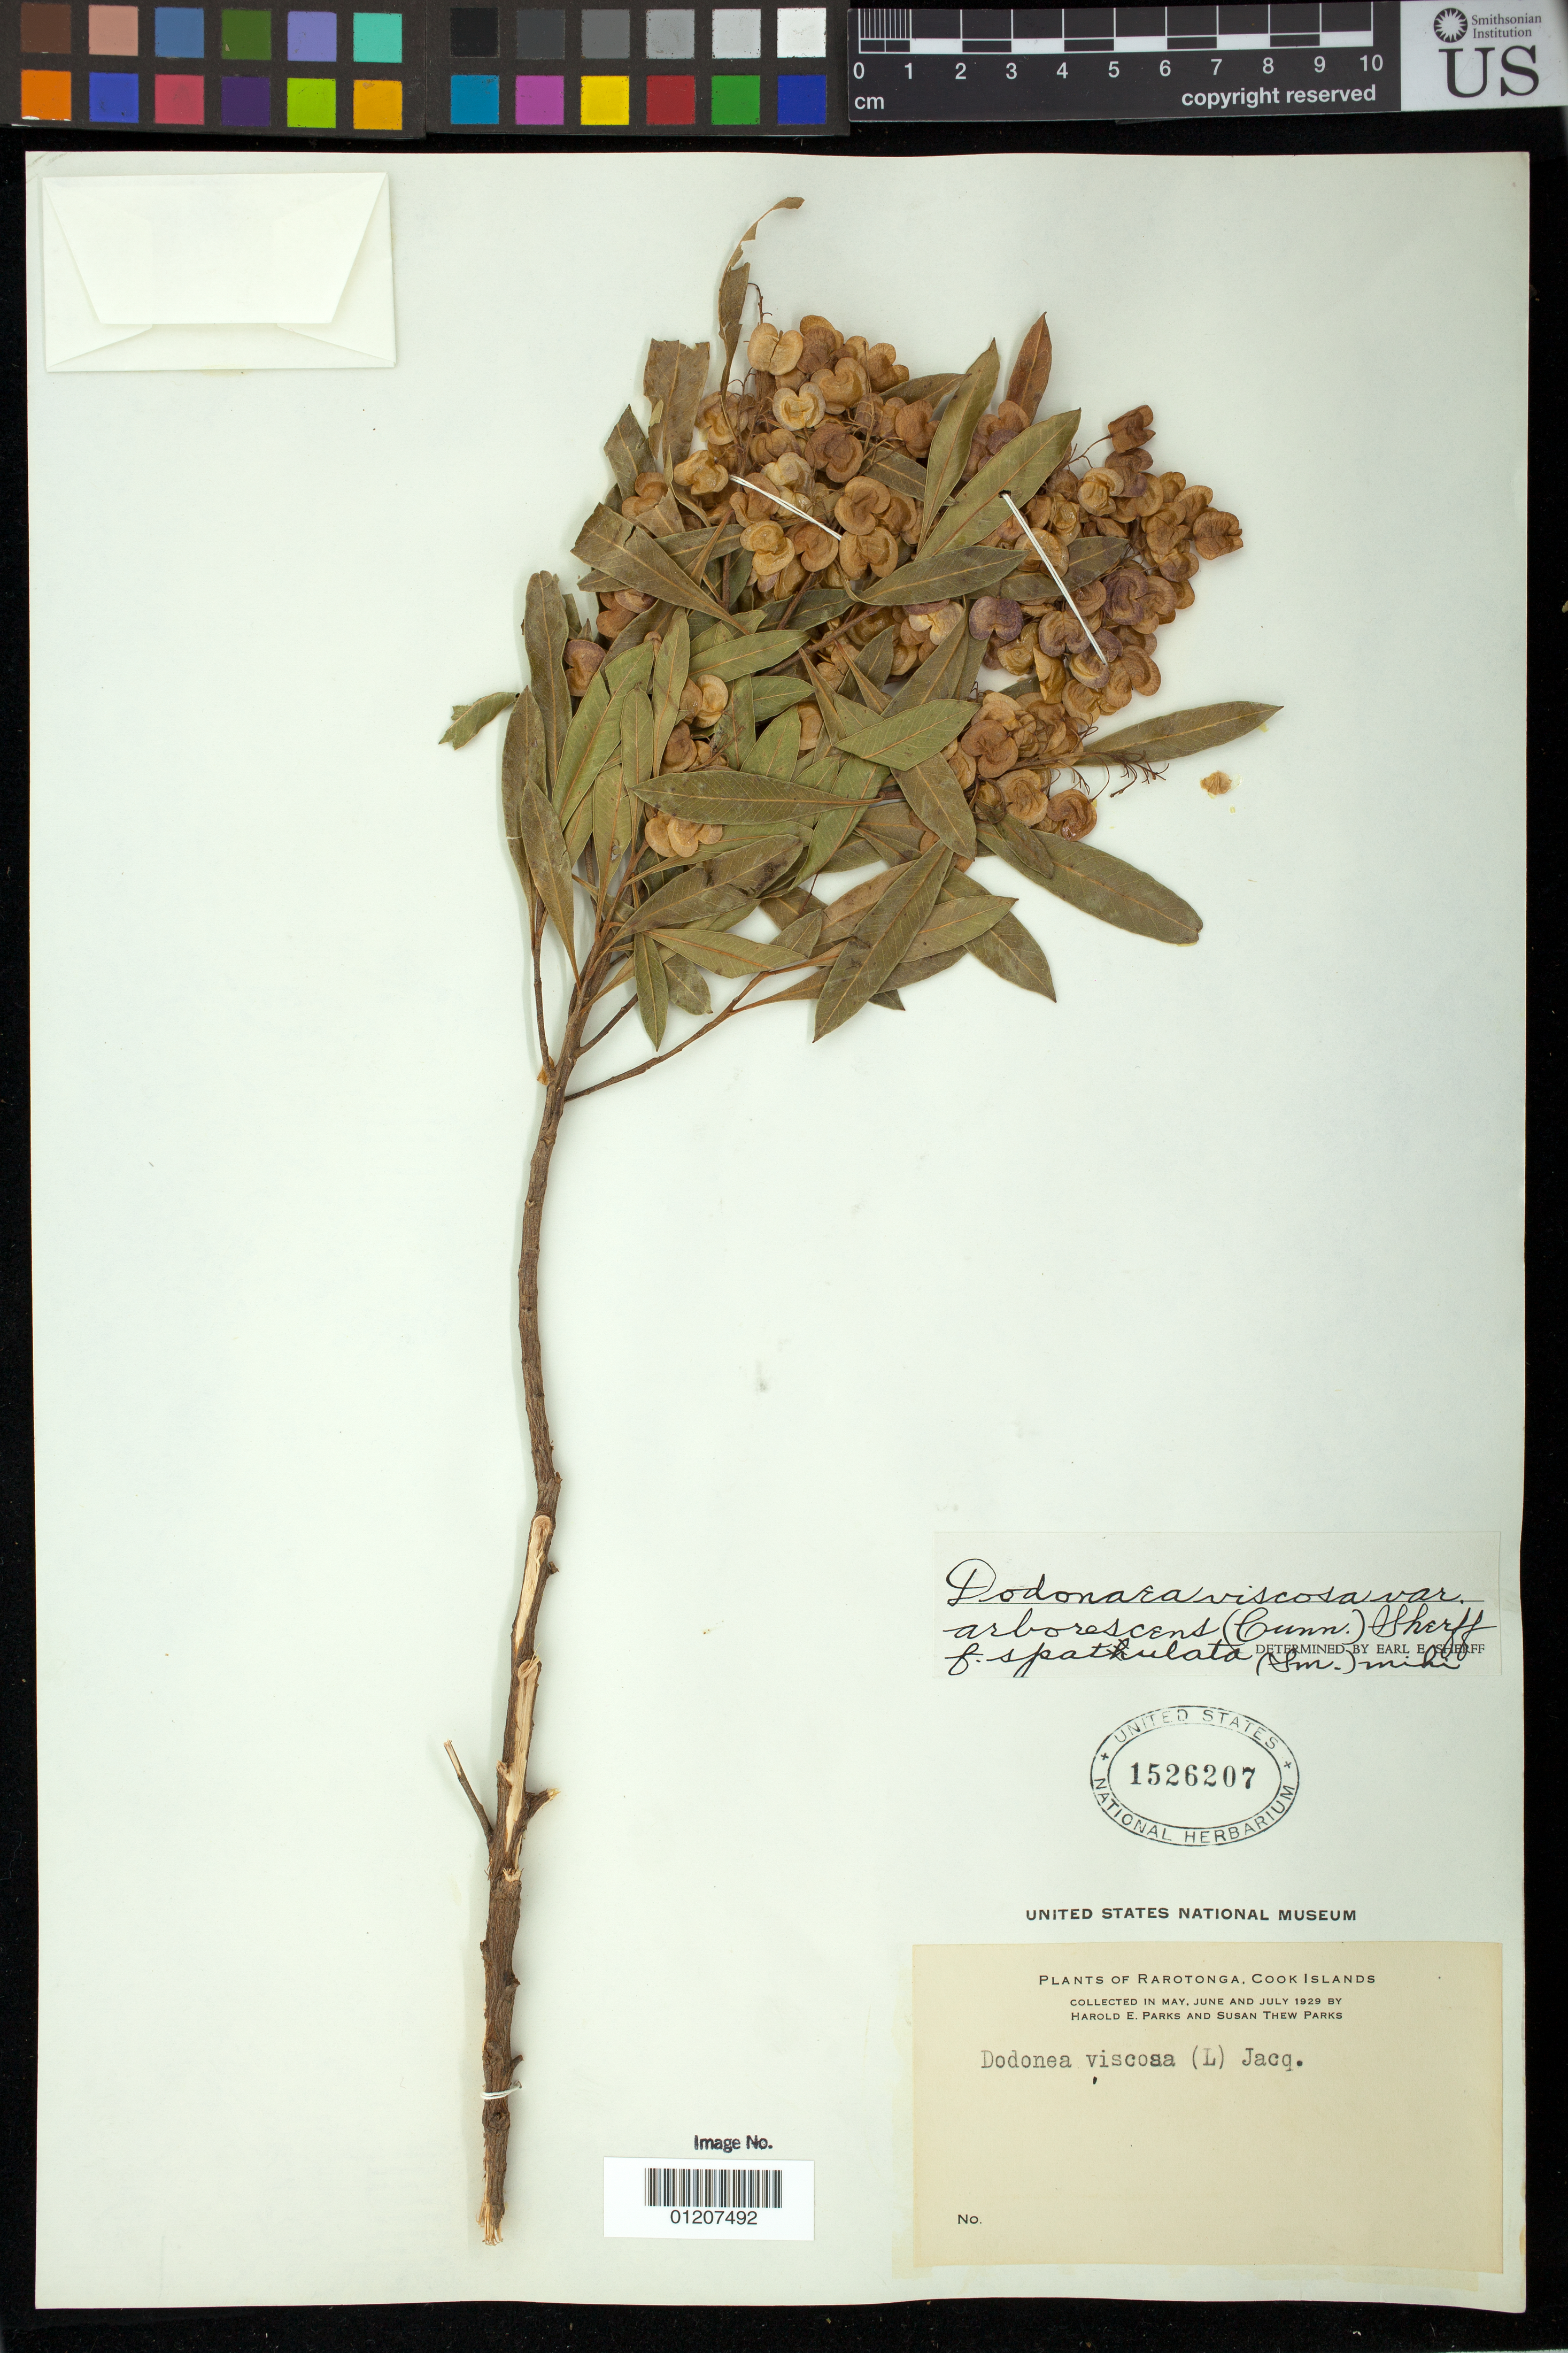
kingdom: Plantae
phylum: Tracheophyta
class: Magnoliopsida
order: Sapindales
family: Sapindaceae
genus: Dodonaea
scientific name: Dodonaea viscosa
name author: Jacq.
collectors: H. E. Parks & S. Parks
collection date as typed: May-Jul 1929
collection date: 1929-05/1929-07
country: Cook Islands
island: Rarotonga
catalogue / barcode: US 1526207